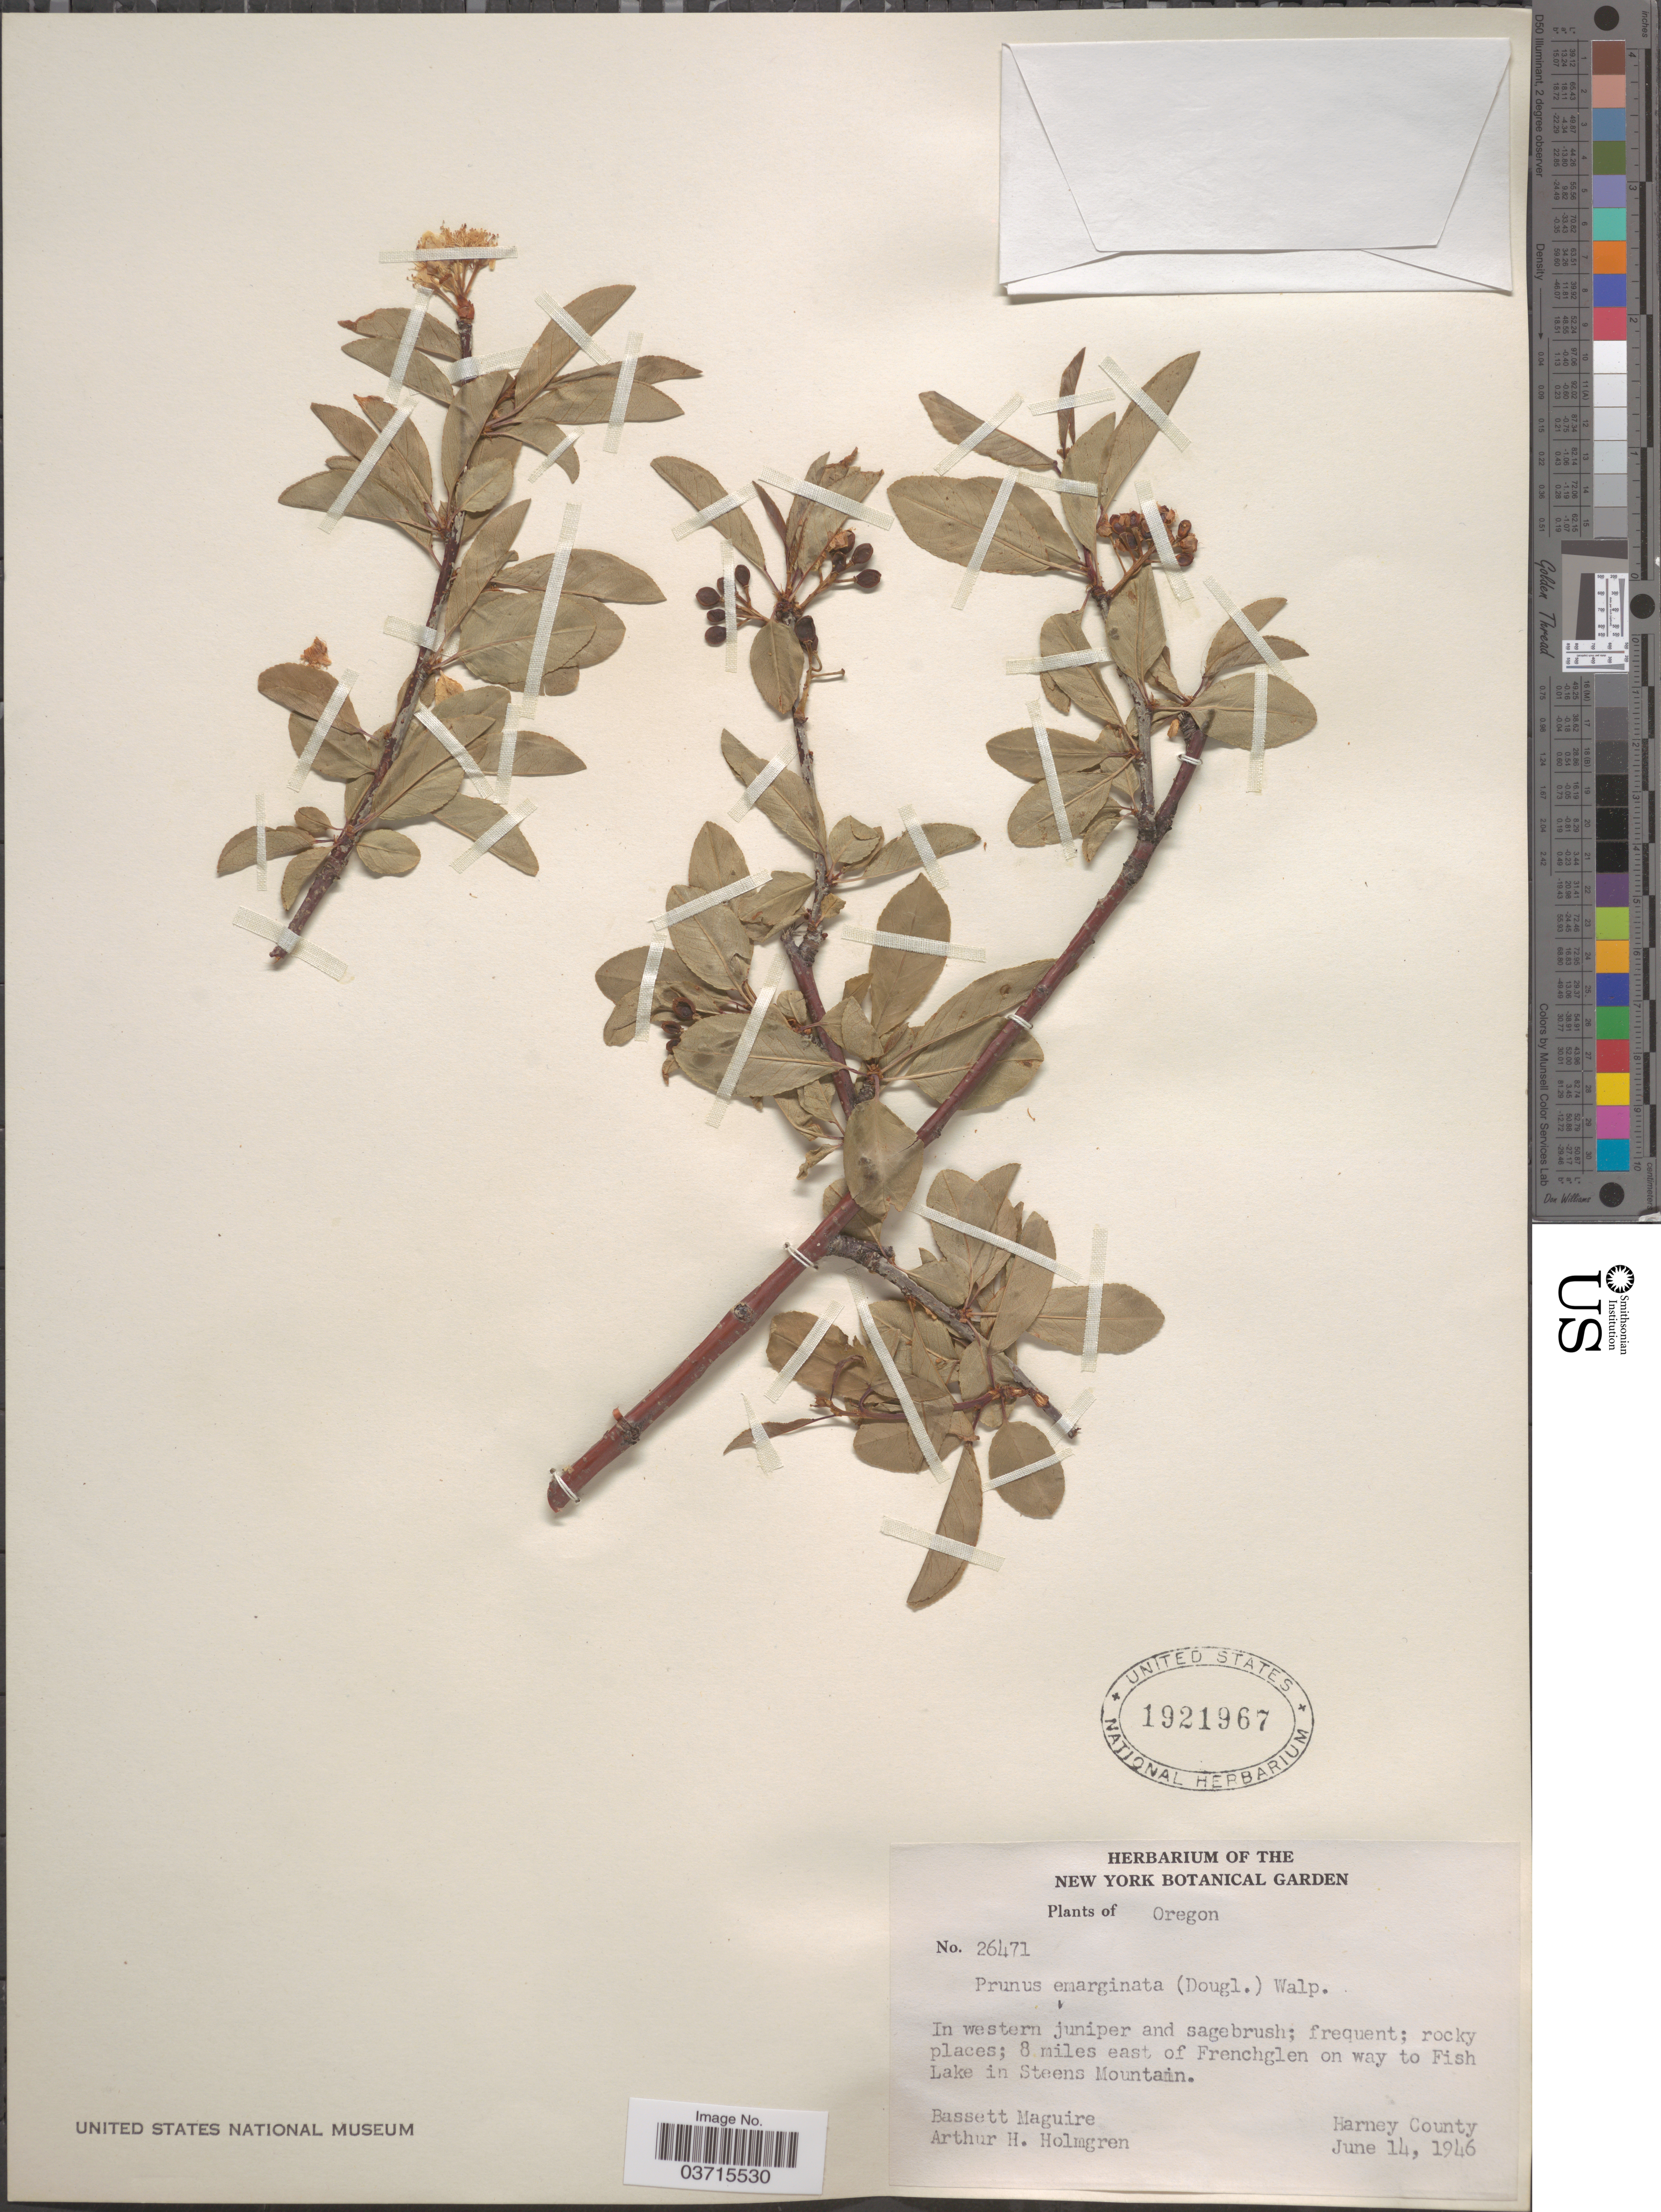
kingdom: Plantae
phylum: Tracheophyta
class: Magnoliopsida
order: Rosales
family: Rosaceae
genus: Prunus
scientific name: Prunus emarginata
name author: (Douglas ex Hook.) Eaton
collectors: B. Maguire & A. H. Holmgren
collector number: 26471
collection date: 1946-06-14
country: United States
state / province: Oregon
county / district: Harney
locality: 8 miles east of Frenchglen on way to Fish Lake in Steens Mountain. Harney County.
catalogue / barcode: US 1921967